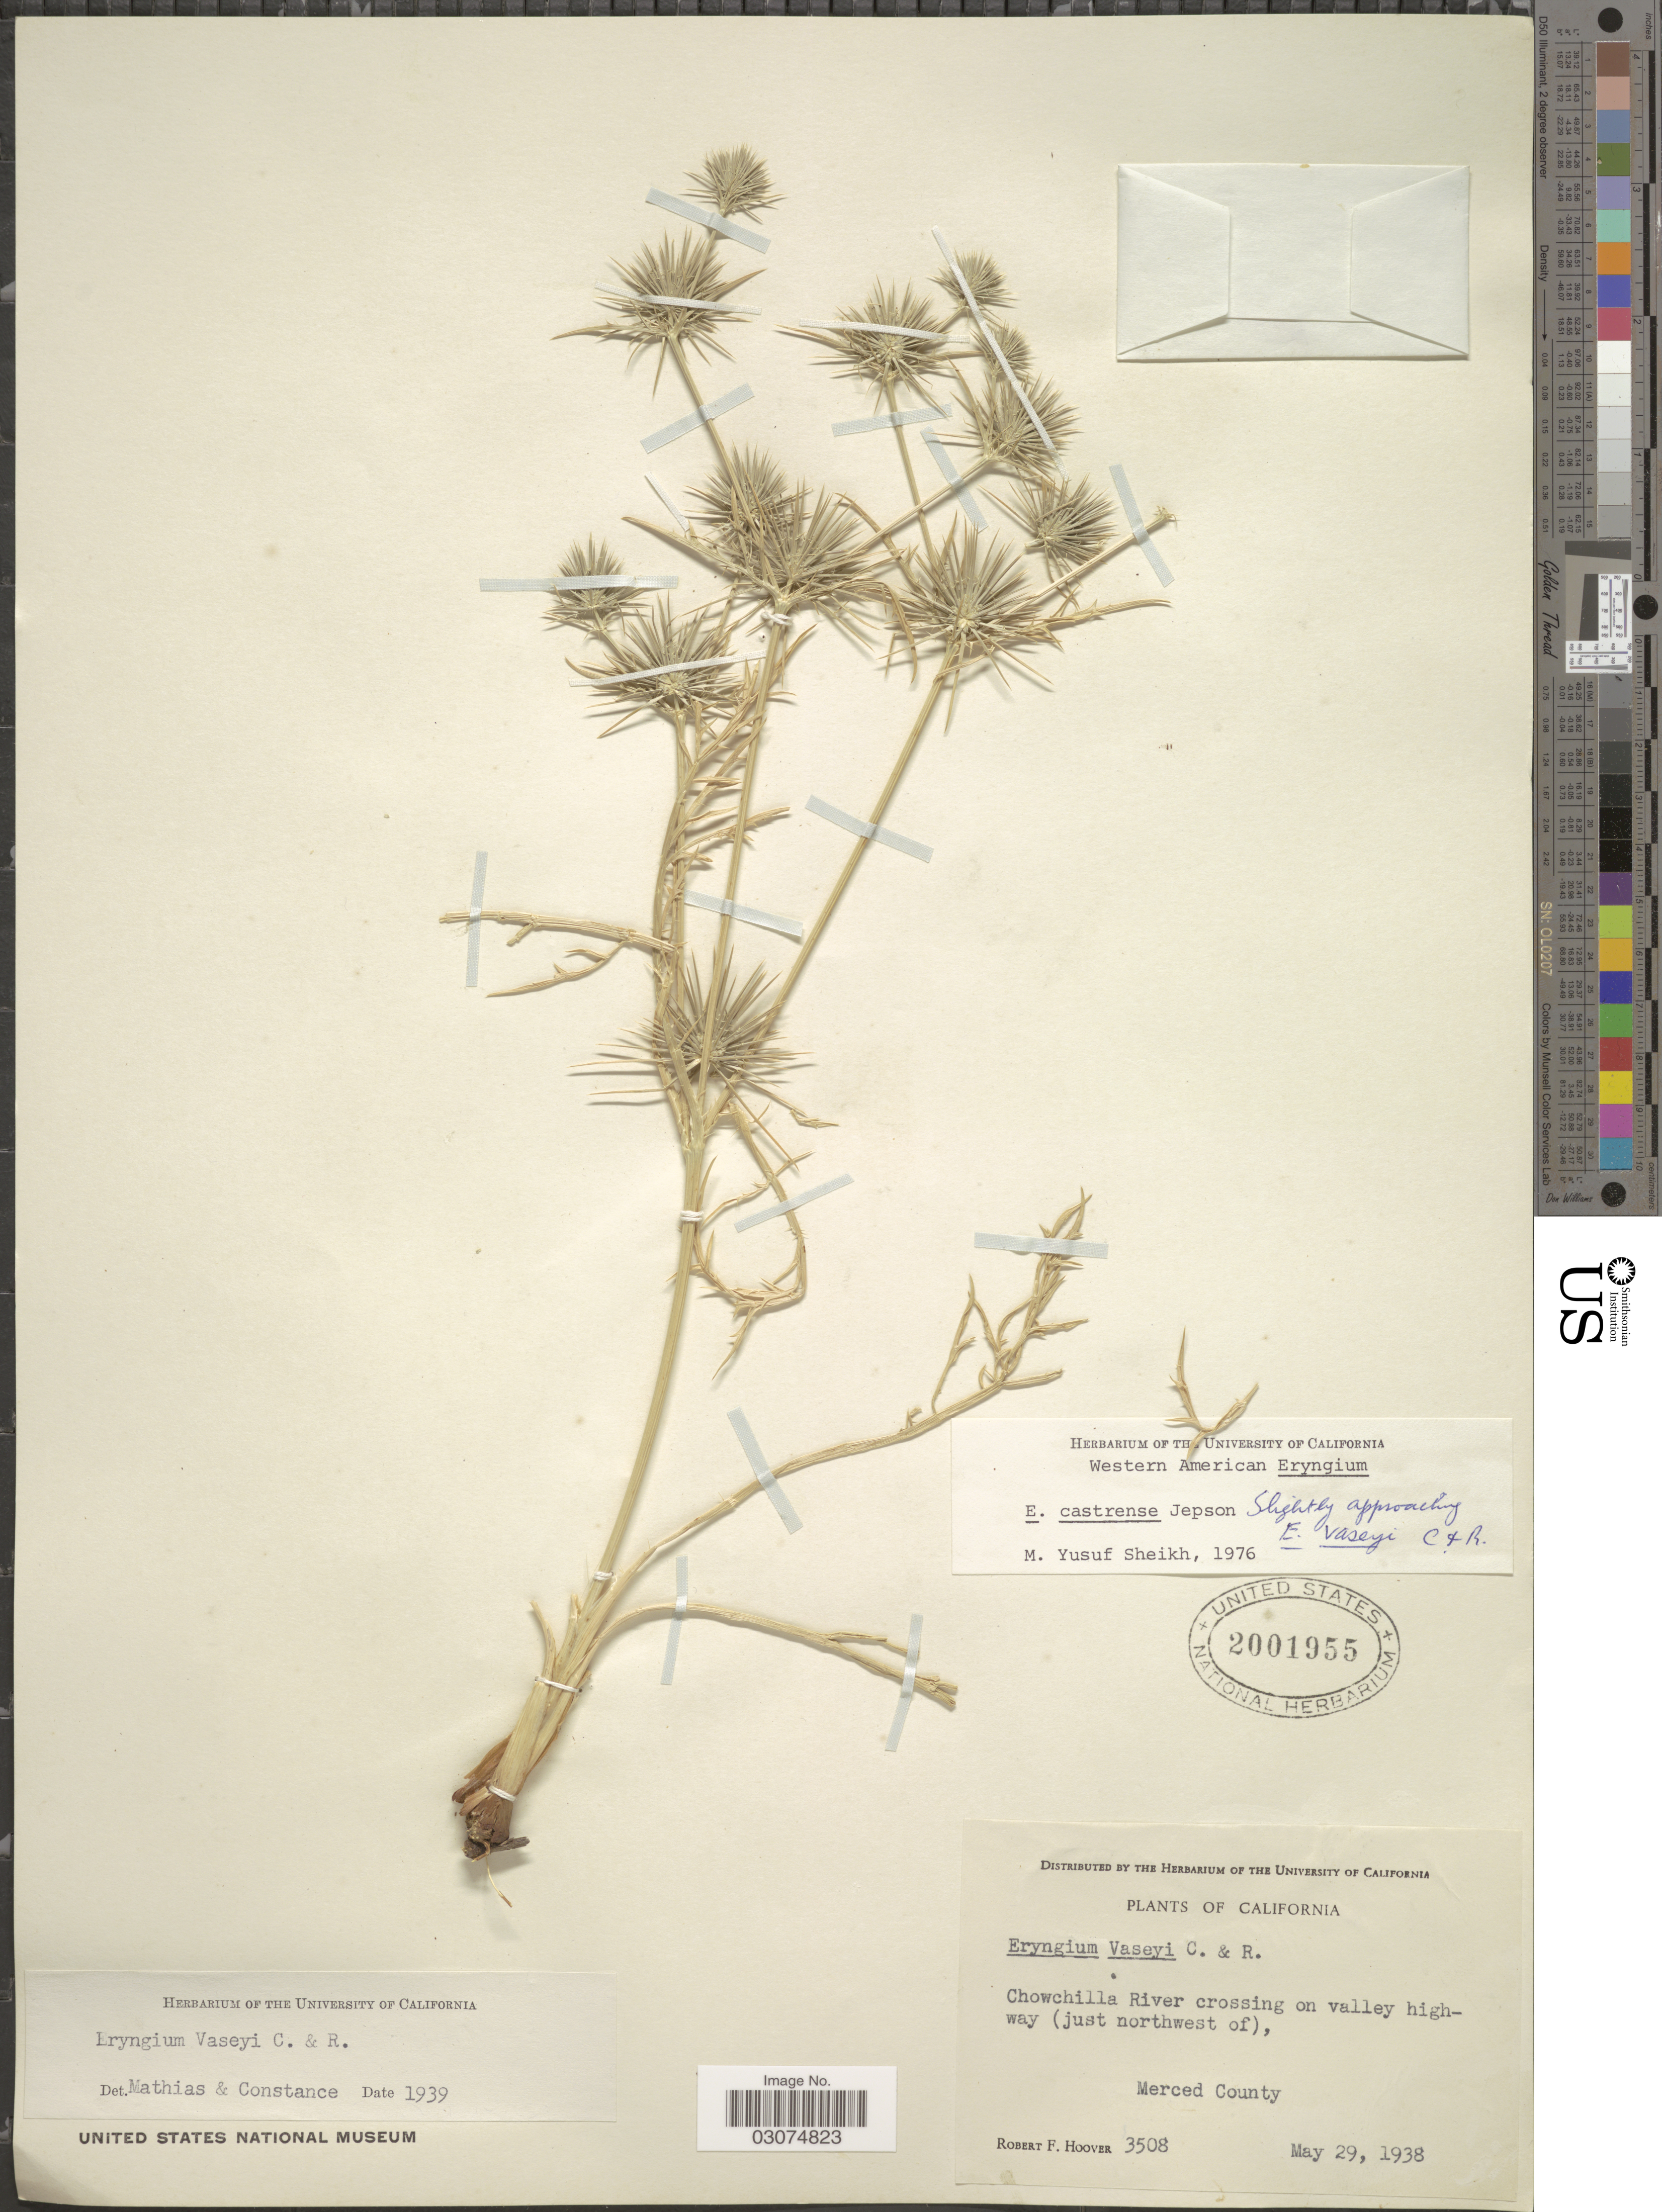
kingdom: Plantae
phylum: Tracheophyta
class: Magnoliopsida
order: Apiales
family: Apiaceae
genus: Eryngium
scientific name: Eryngium castrense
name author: Jeps.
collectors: R. F. Hoover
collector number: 3508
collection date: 1938-05-29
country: United States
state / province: California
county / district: Merced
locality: Chowchilla River crossing on valley highway (just northwest of), Merced County.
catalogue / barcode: US 2001955